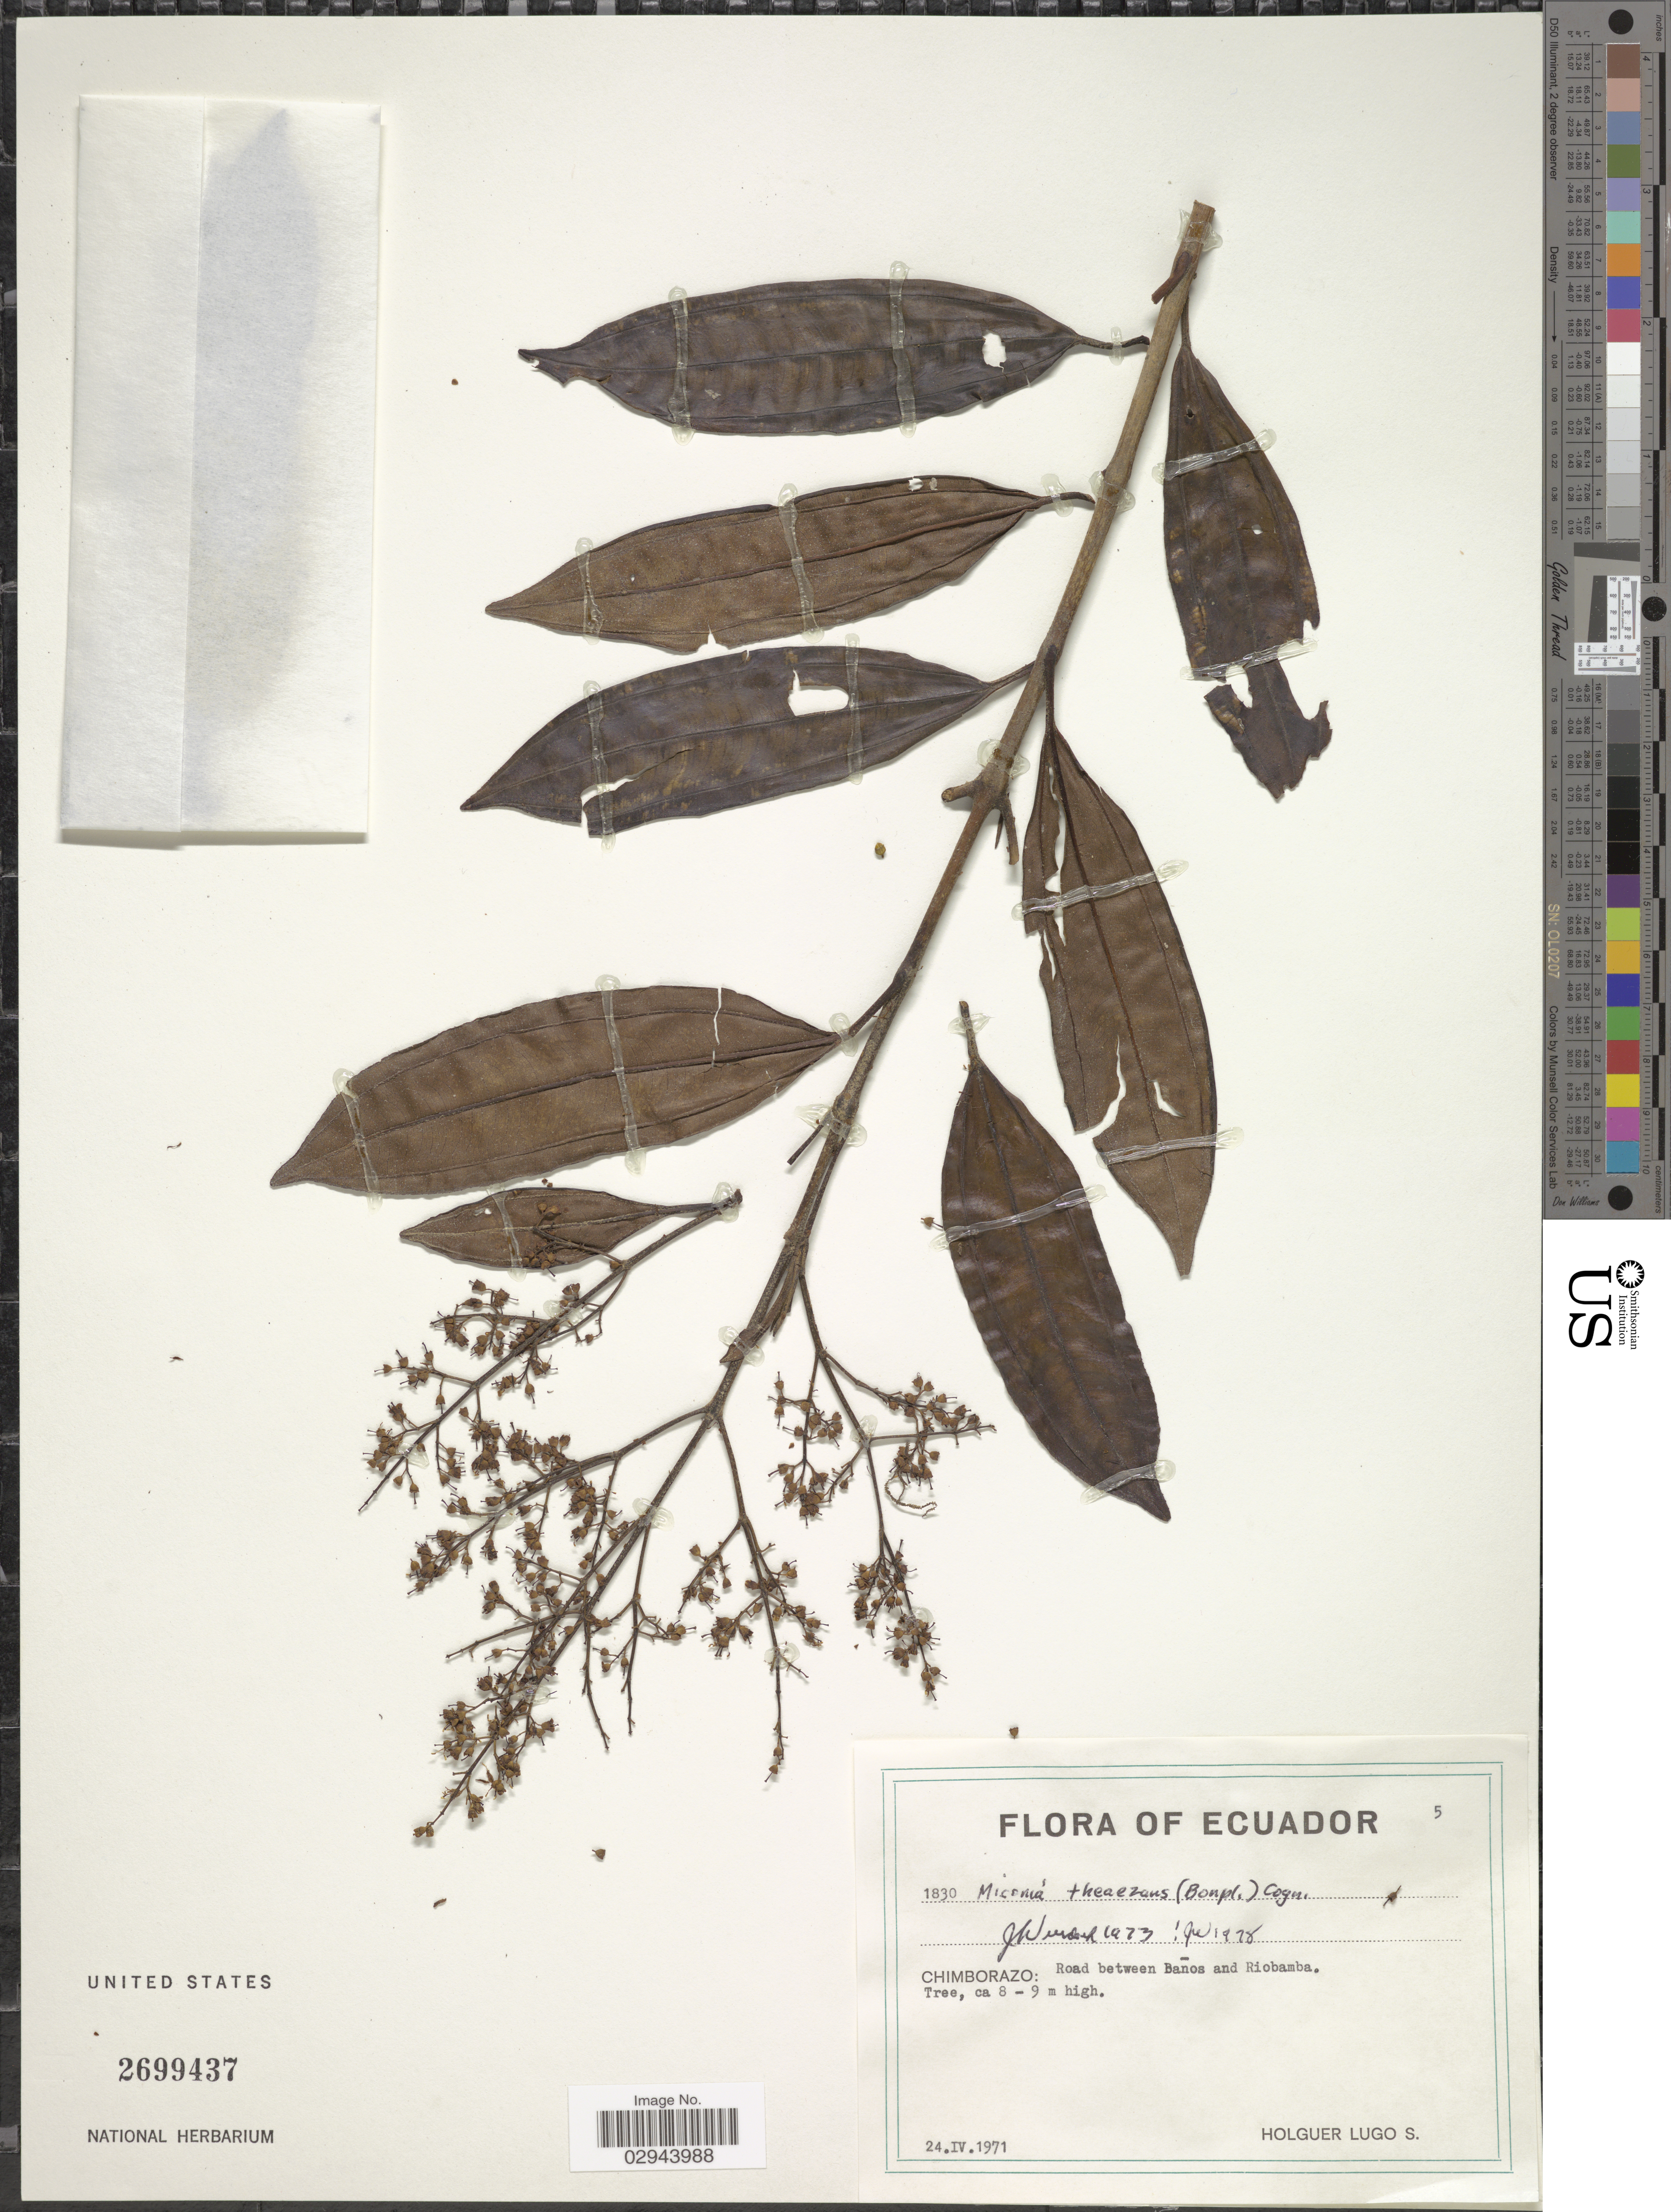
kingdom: Plantae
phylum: Tracheophyta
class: Magnoliopsida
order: Myrtales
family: Melastomataceae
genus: Miconia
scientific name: Miconia theizans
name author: (Bonpl.) Cogn.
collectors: H. Lugo S.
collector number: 1830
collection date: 1971-04-24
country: Ecuador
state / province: Chimborazo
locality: Road between Baños and Riobamba.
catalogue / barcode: US 2699437